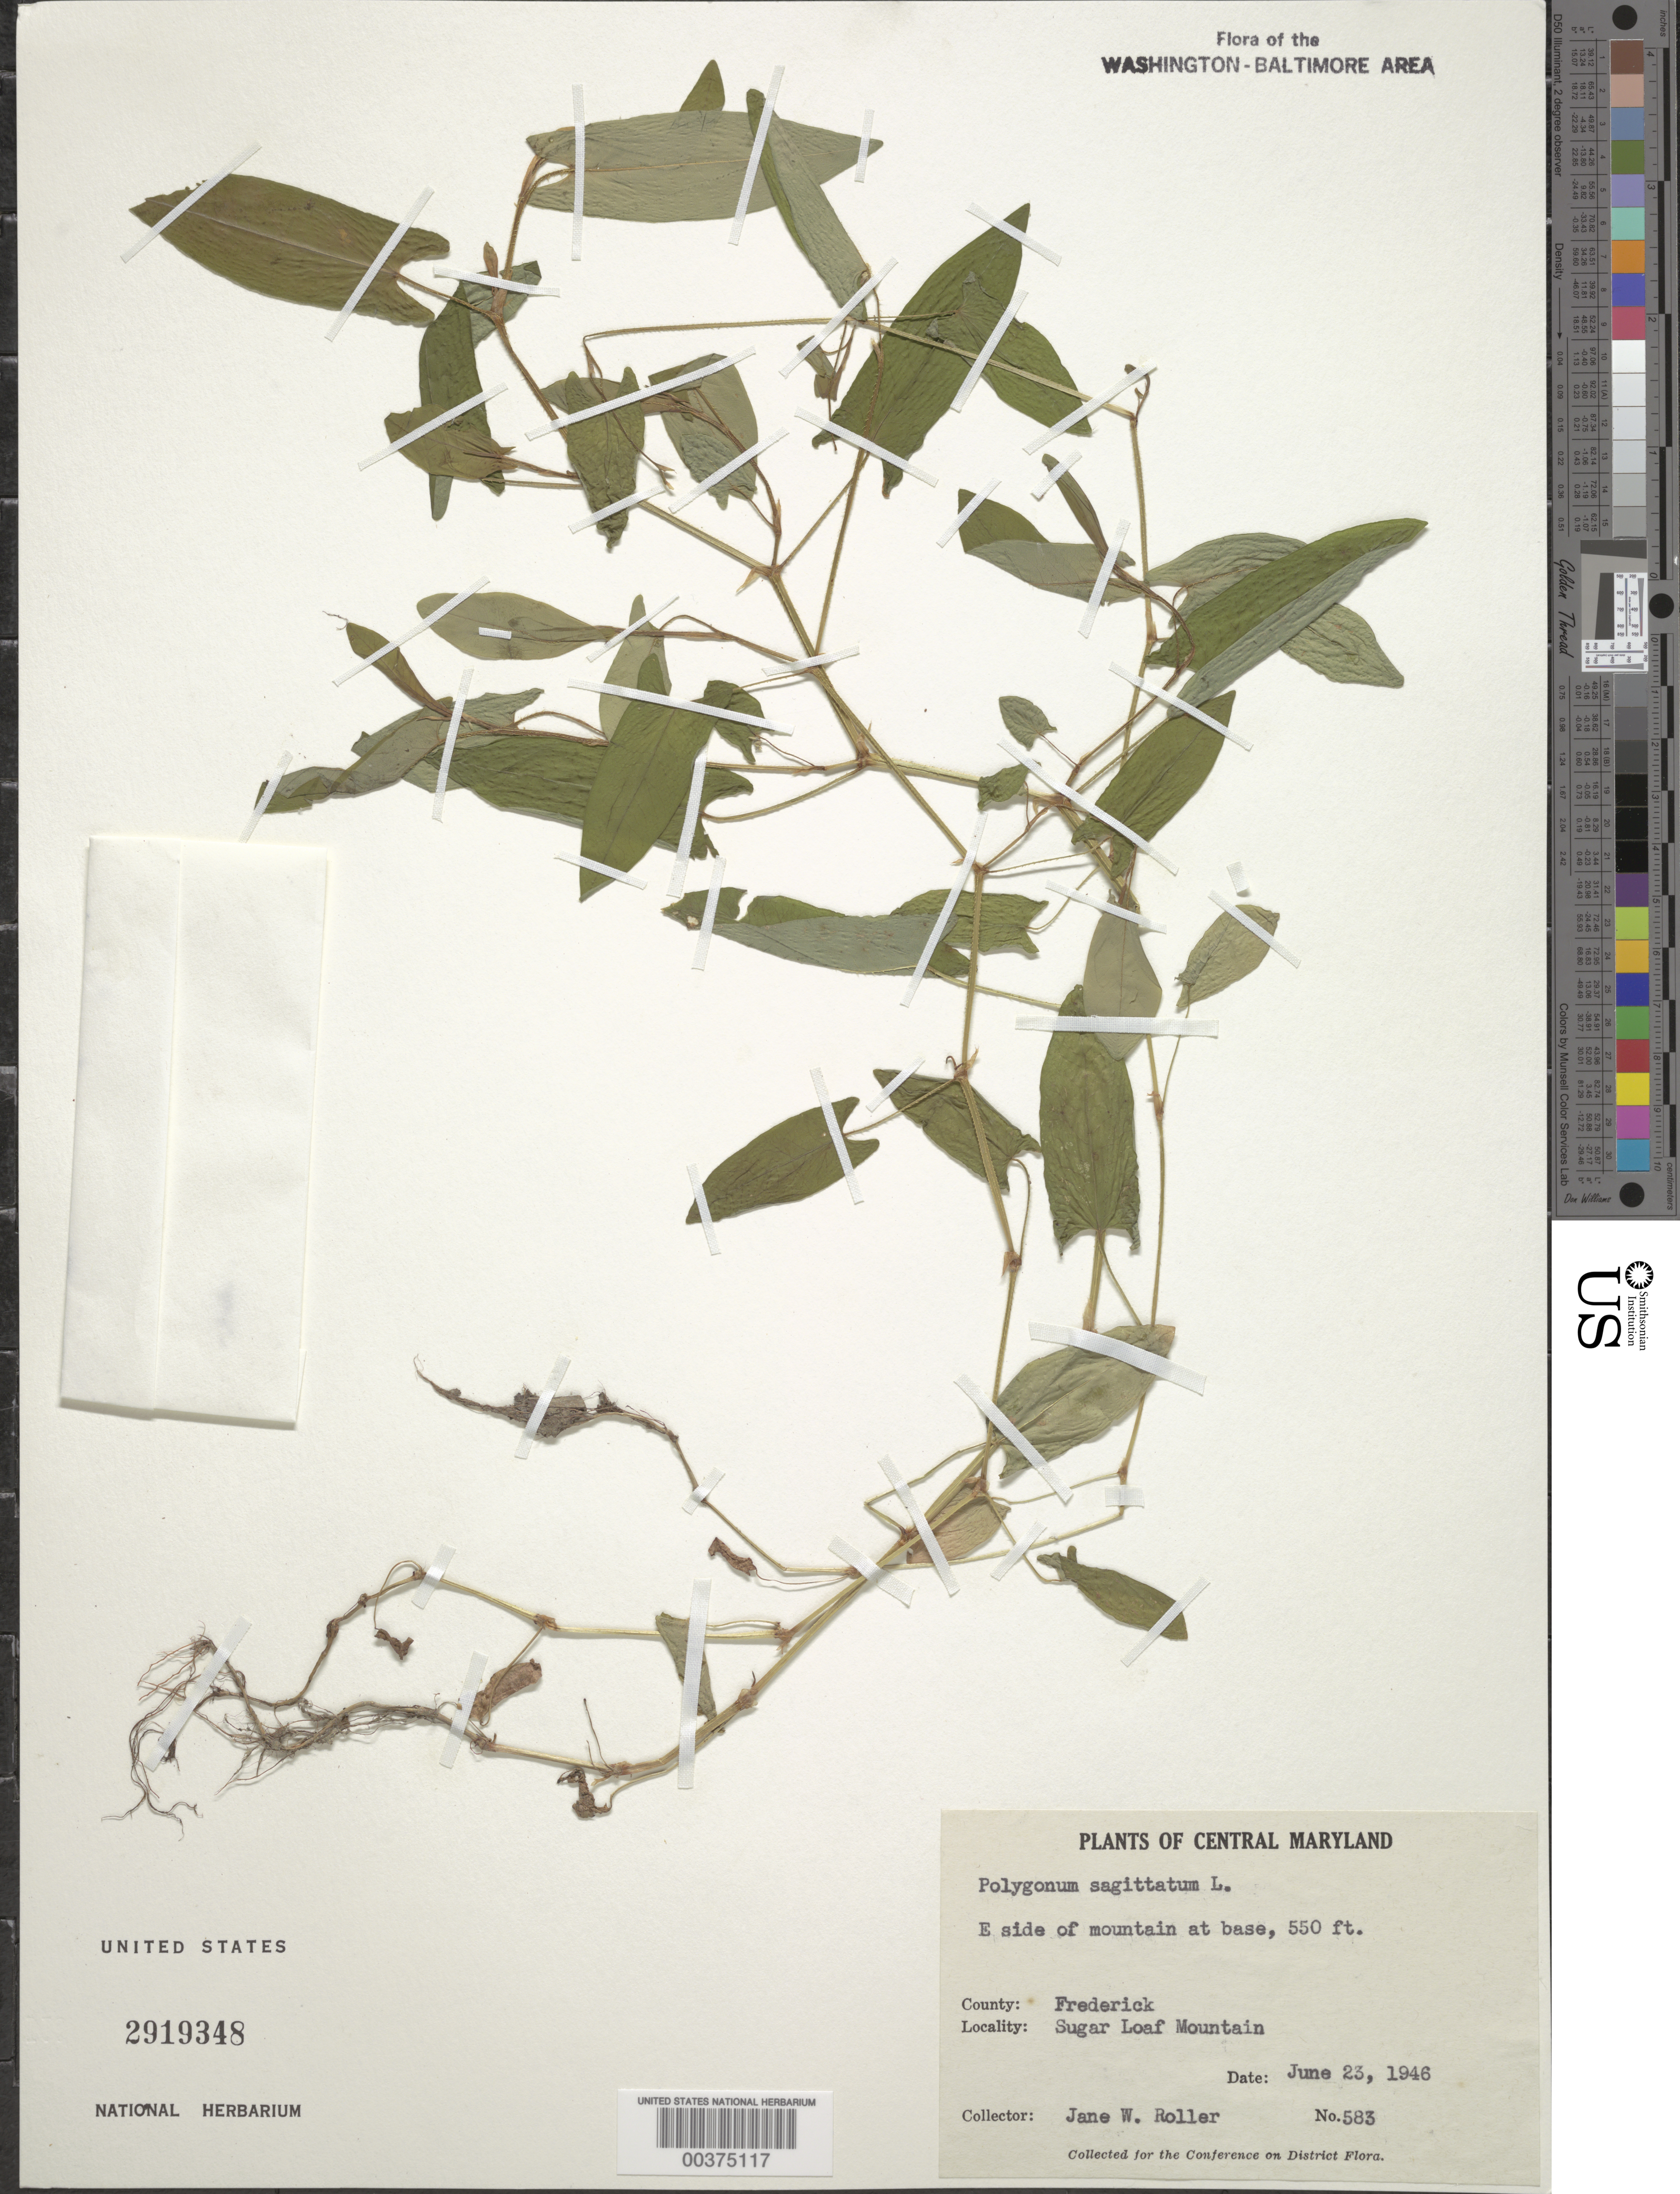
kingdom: Plantae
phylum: Tracheophyta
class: Magnoliopsida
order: Caryophyllales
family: Polygonaceae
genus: Persicaria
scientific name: Persicaria sagittata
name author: (L.) H. Gross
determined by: Atha, D. E.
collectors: J. W. Roller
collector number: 583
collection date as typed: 23 Jun 1946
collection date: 1946-06-23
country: United States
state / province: Maryland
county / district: Frederick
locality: Sugar Loaf Mountain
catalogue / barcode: US 2919348